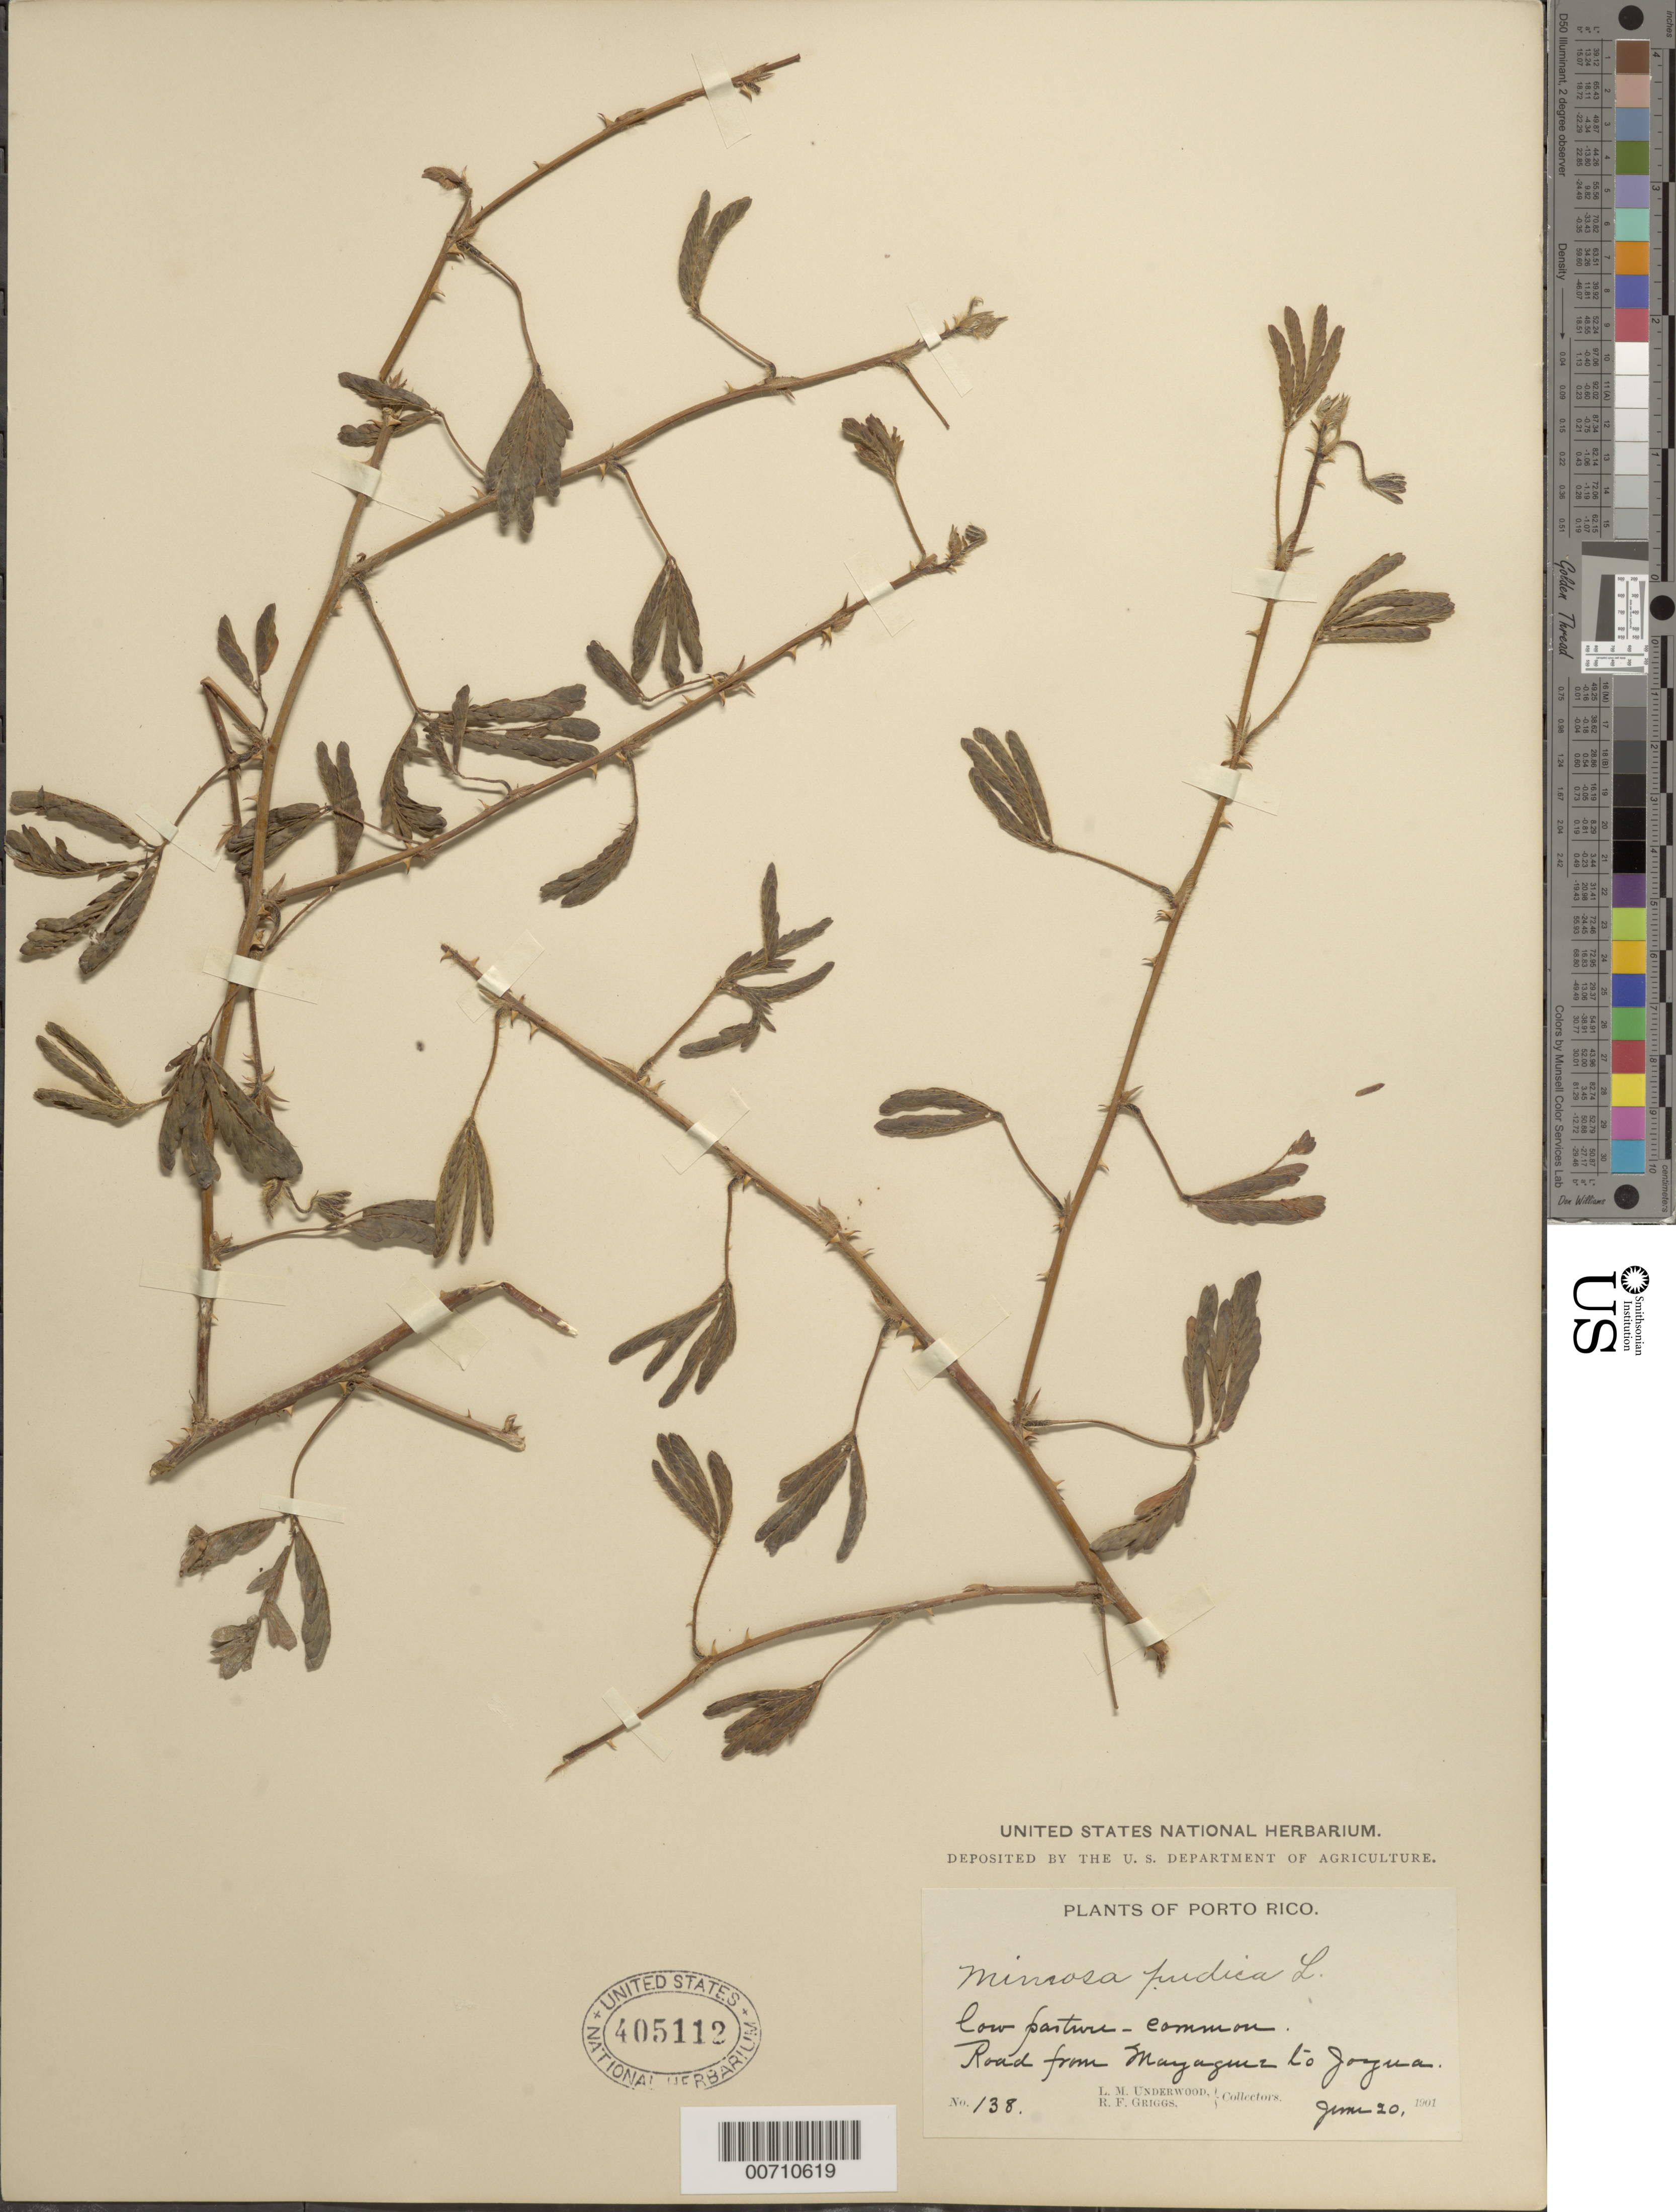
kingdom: Plantae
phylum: Tracheophyta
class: Magnoliopsida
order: Fabales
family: Fabaceae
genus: Mimosa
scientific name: Mimosa pudica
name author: L.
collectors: L. M. Underwood & R. F. Griggs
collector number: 138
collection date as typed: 20 Jun 1901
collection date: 1901-06-20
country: Puerto Rico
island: Greater Antilles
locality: Mayaguez to Jayua, Rd. from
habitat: Low pasture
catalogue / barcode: US 405112